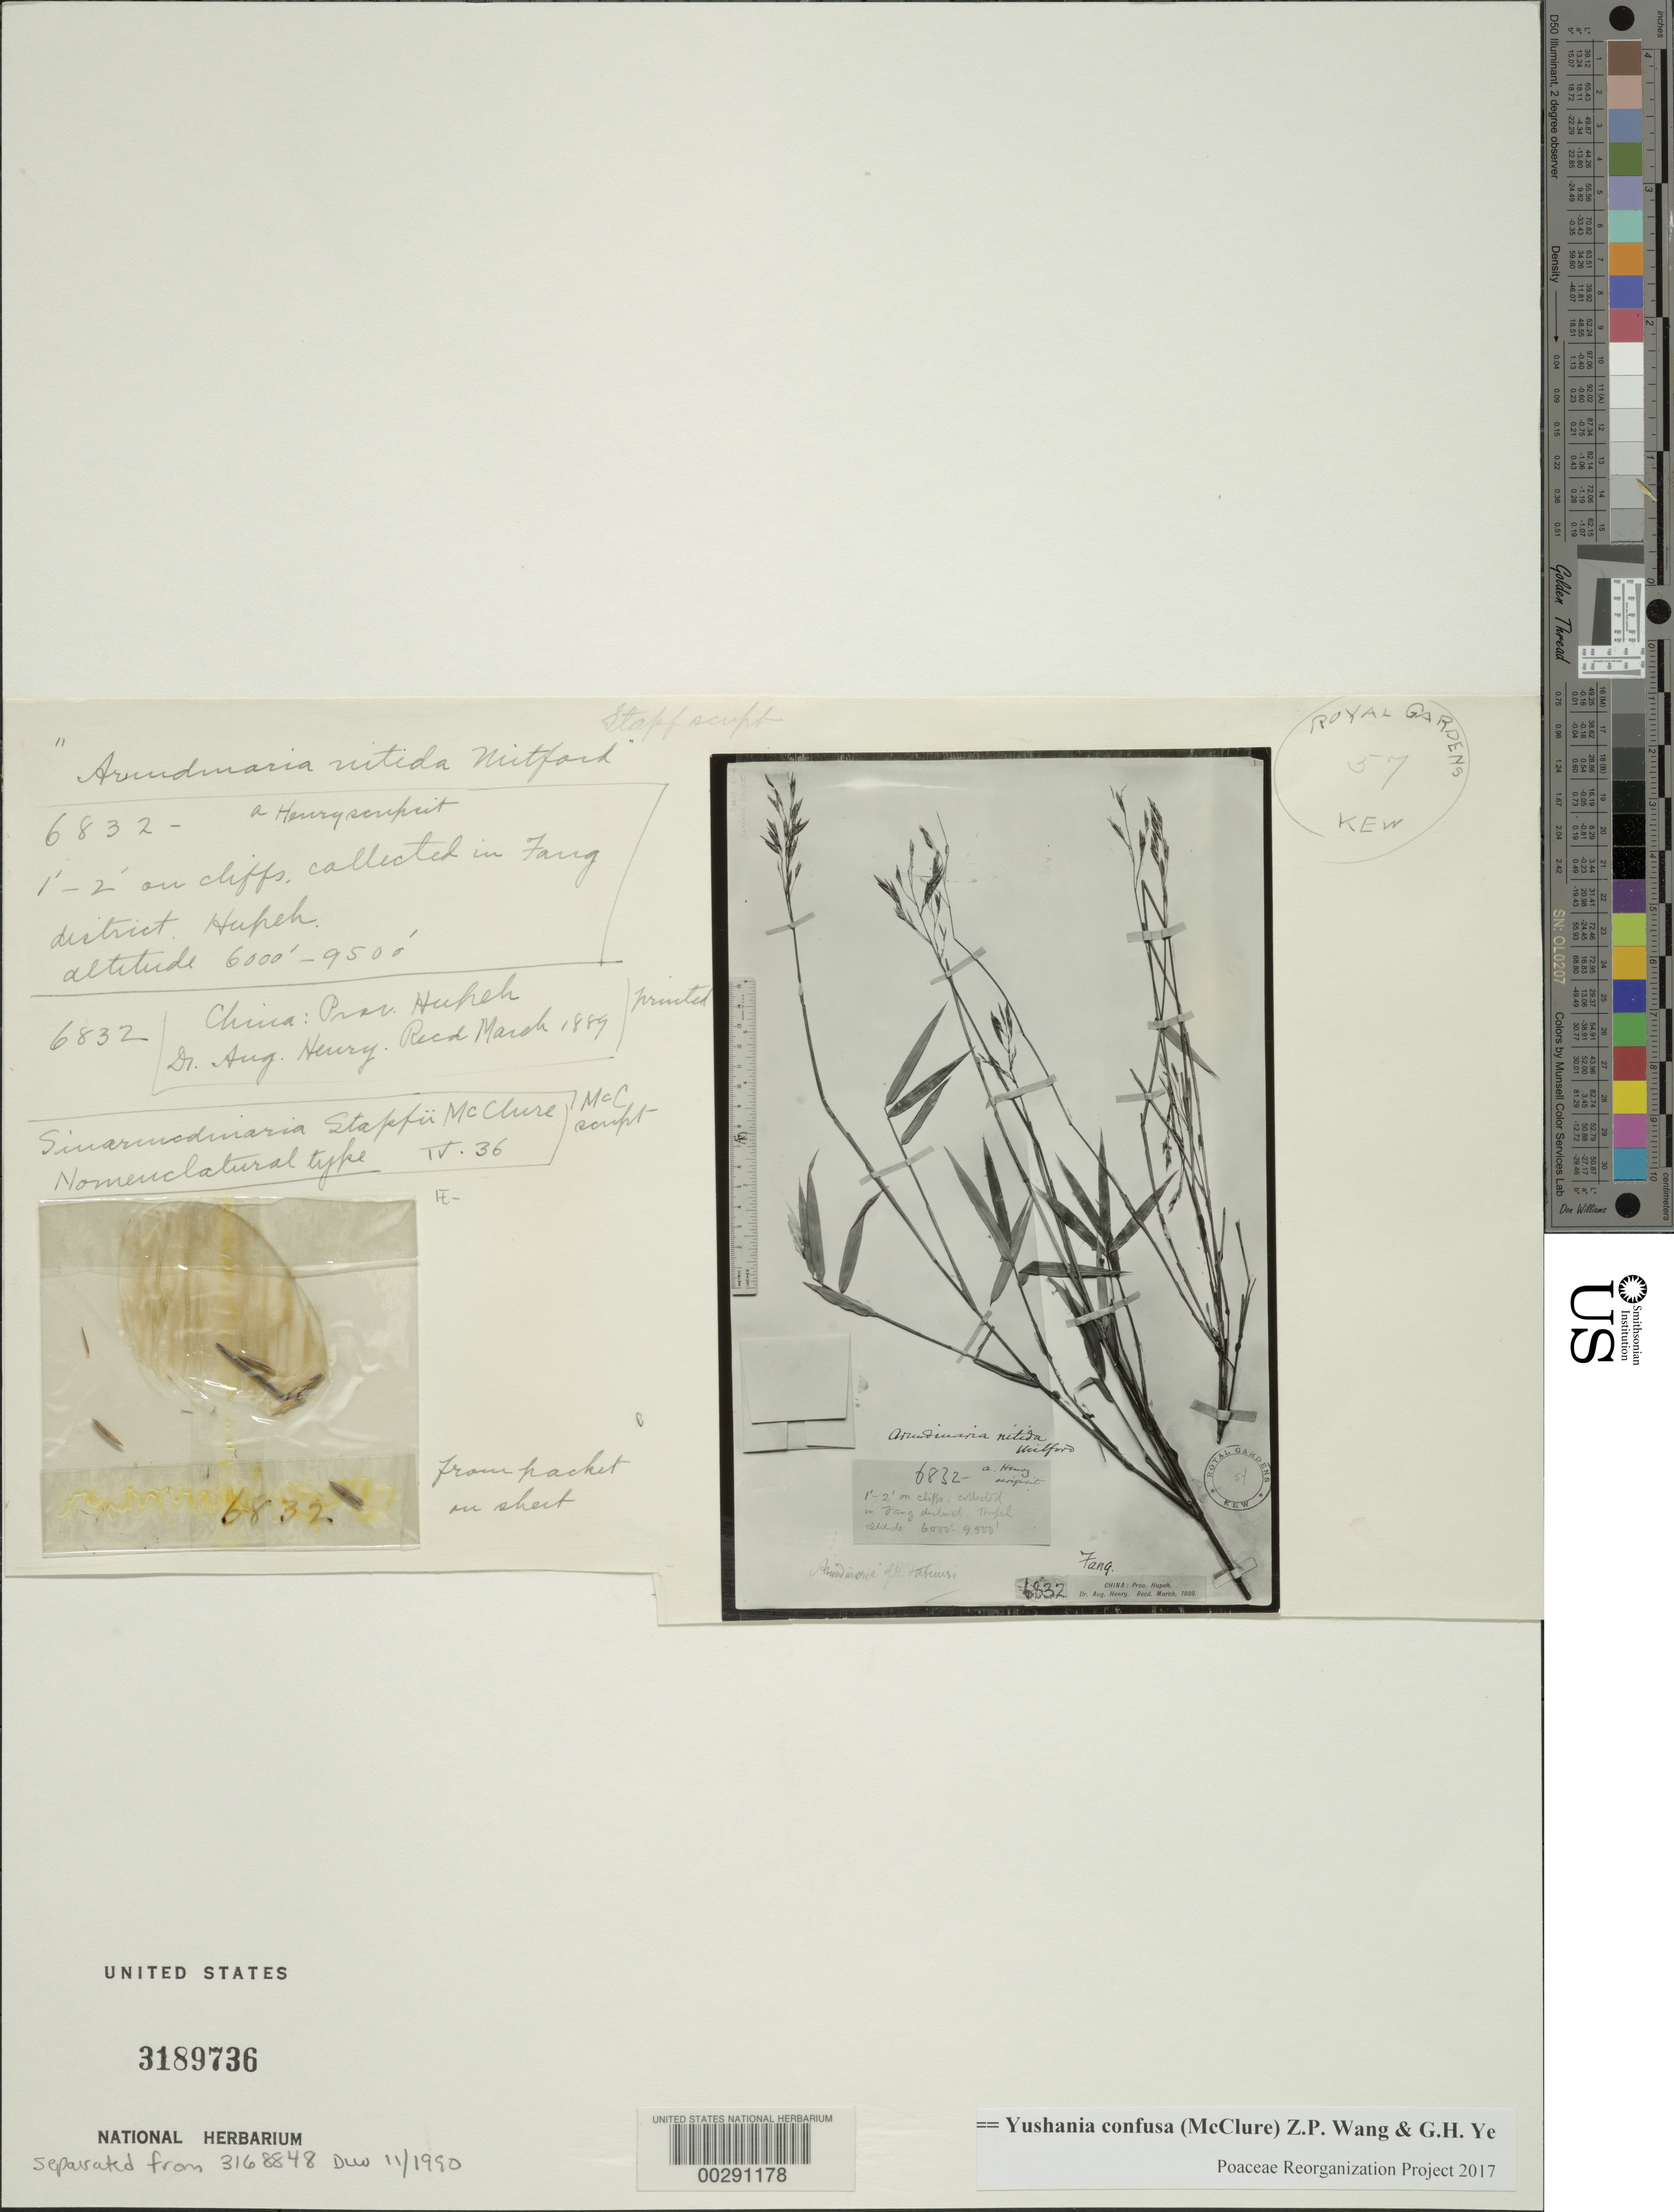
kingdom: Plantae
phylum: Tracheophyta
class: Liliopsida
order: Poales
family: Poaceae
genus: Yushania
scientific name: Yushania confusa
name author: (McClure) Z.P. Wang & G.H. Ye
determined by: Poaceae Reorganization Project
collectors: A. Henry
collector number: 6832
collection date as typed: Mar 1889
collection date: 1889-03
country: China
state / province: Hubei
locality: Fang dist.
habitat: On cliffs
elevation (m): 1829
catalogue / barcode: US 3189736